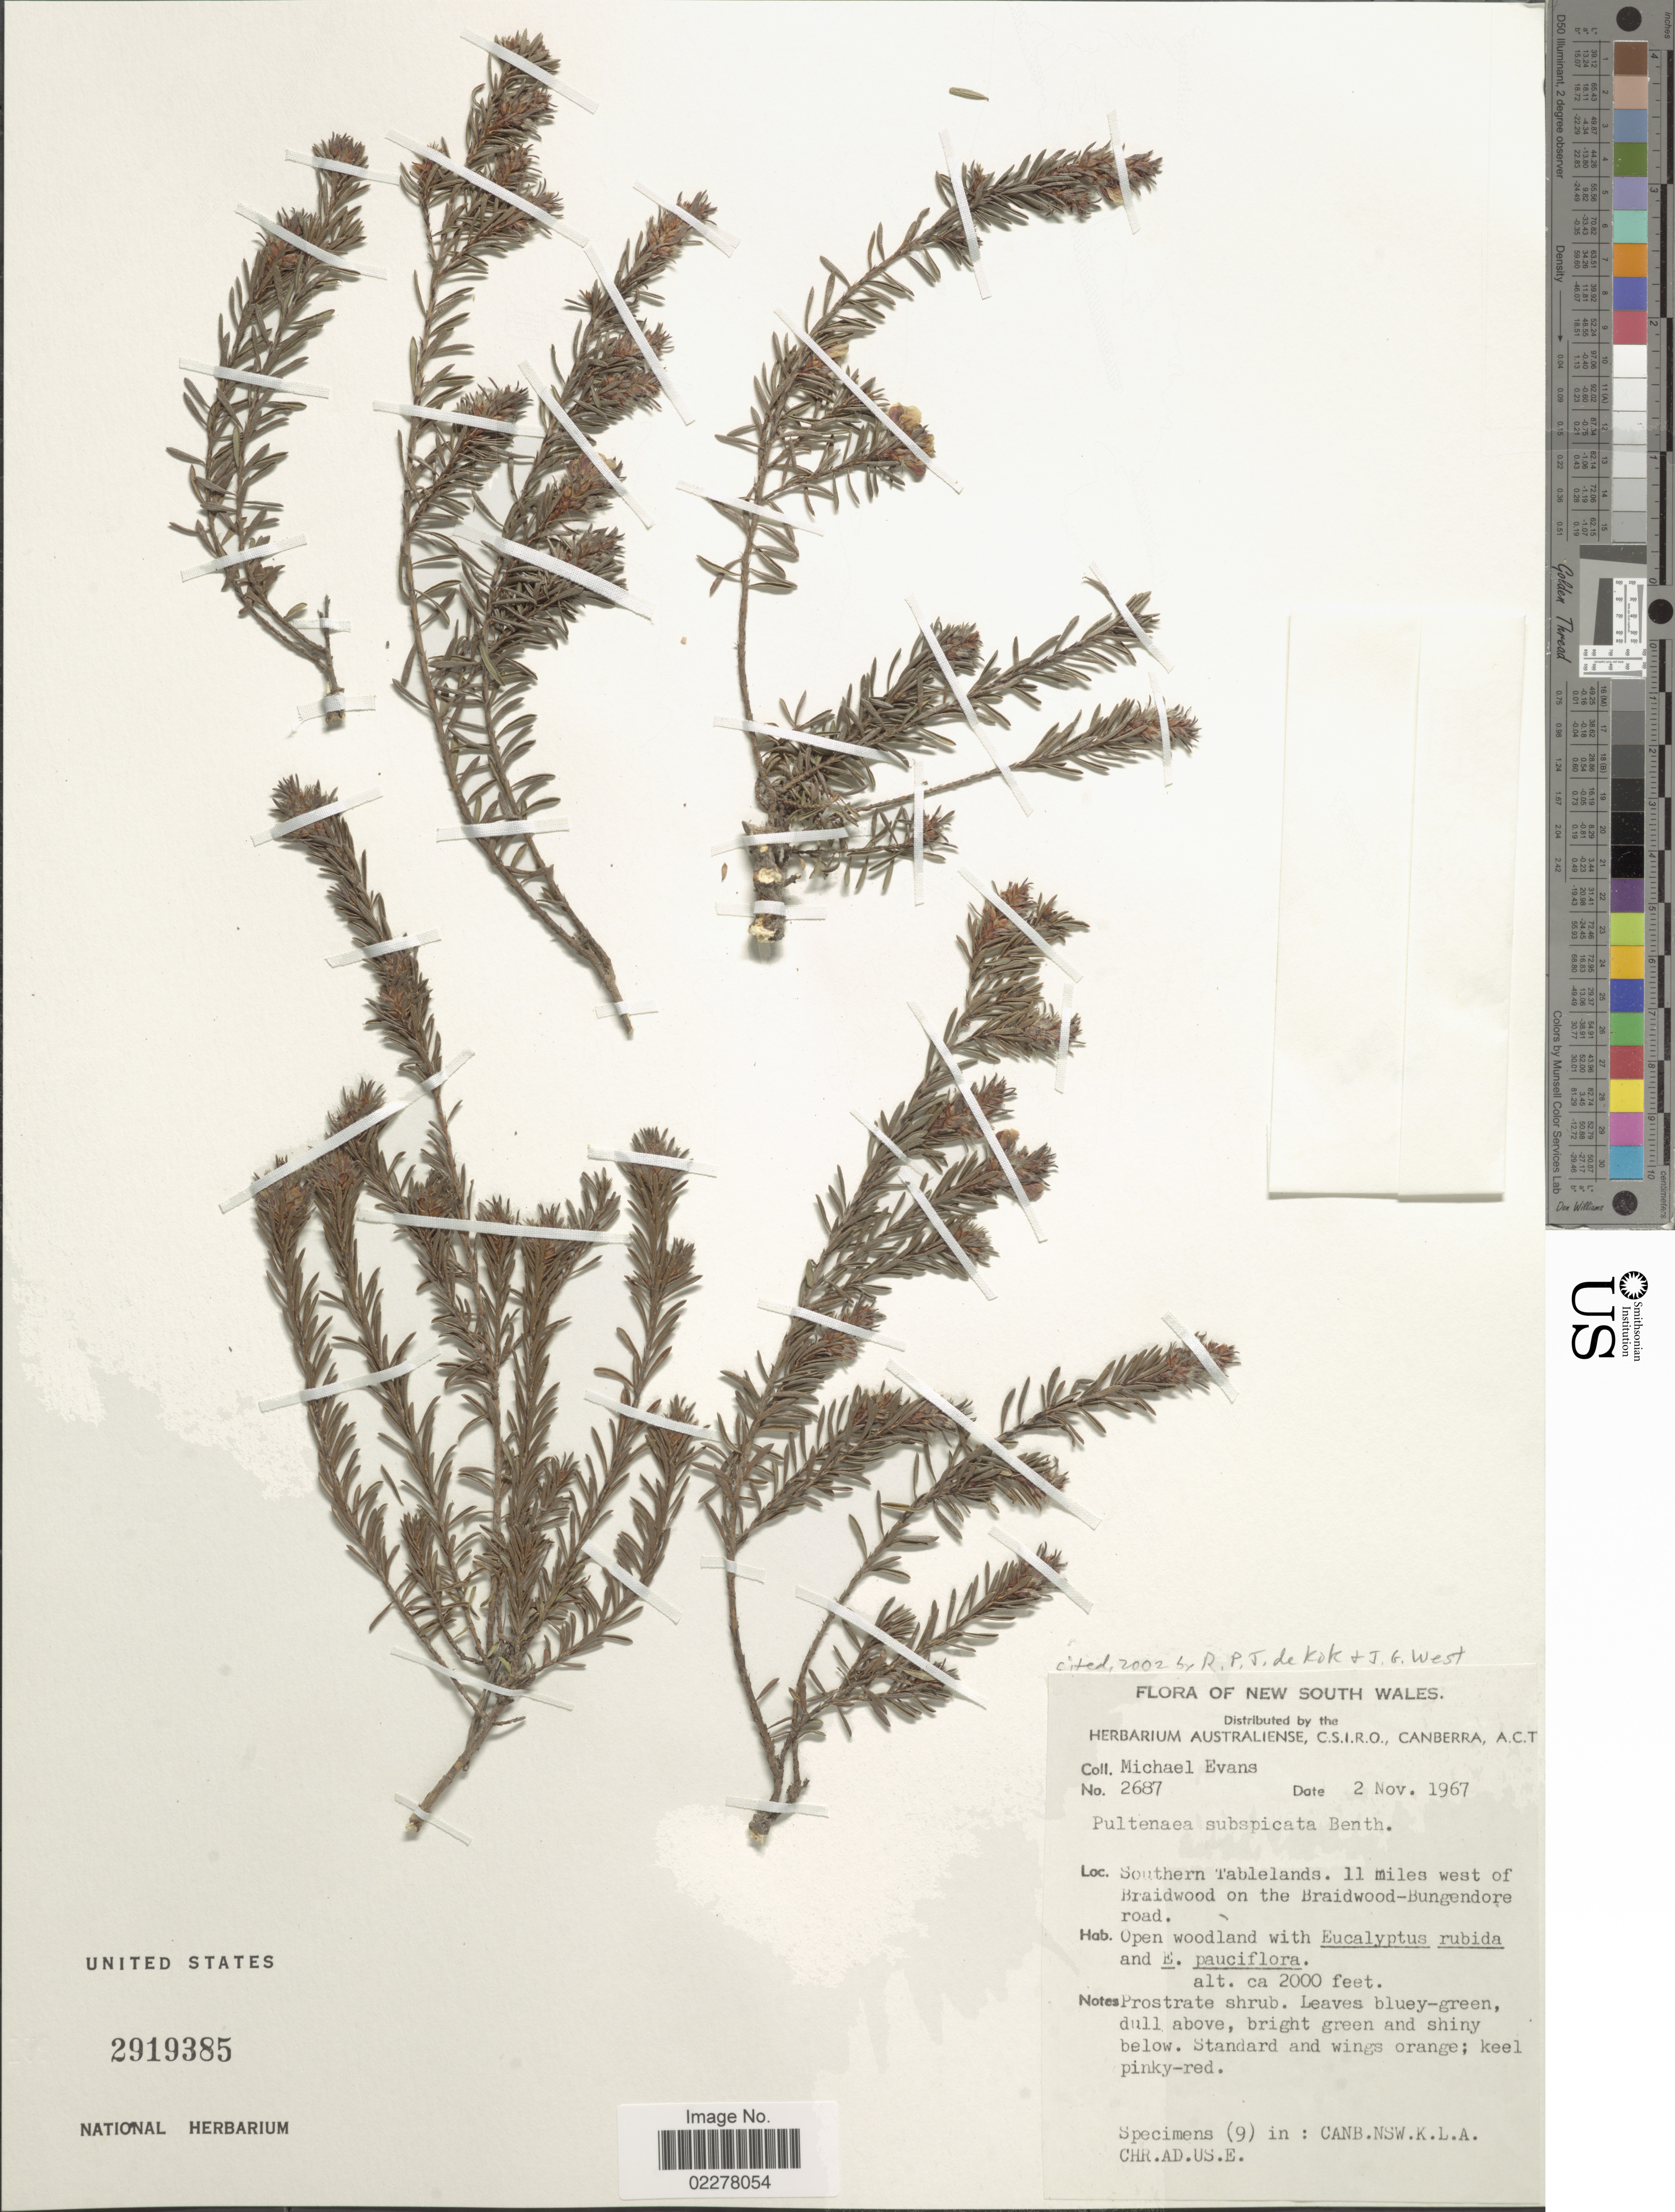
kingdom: Plantae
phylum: Tracheophyta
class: Magnoliopsida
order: Fabales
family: Fabaceae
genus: Pultenaea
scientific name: Pultenaea subspicata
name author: Benth.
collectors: M. Evans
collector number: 2687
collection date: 1967-11-02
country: Australia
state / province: New South Wales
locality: Southern Tablelands. 11 miles west of Braidwood on the Braidwood-Bungedore road.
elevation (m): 610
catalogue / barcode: US 2919385